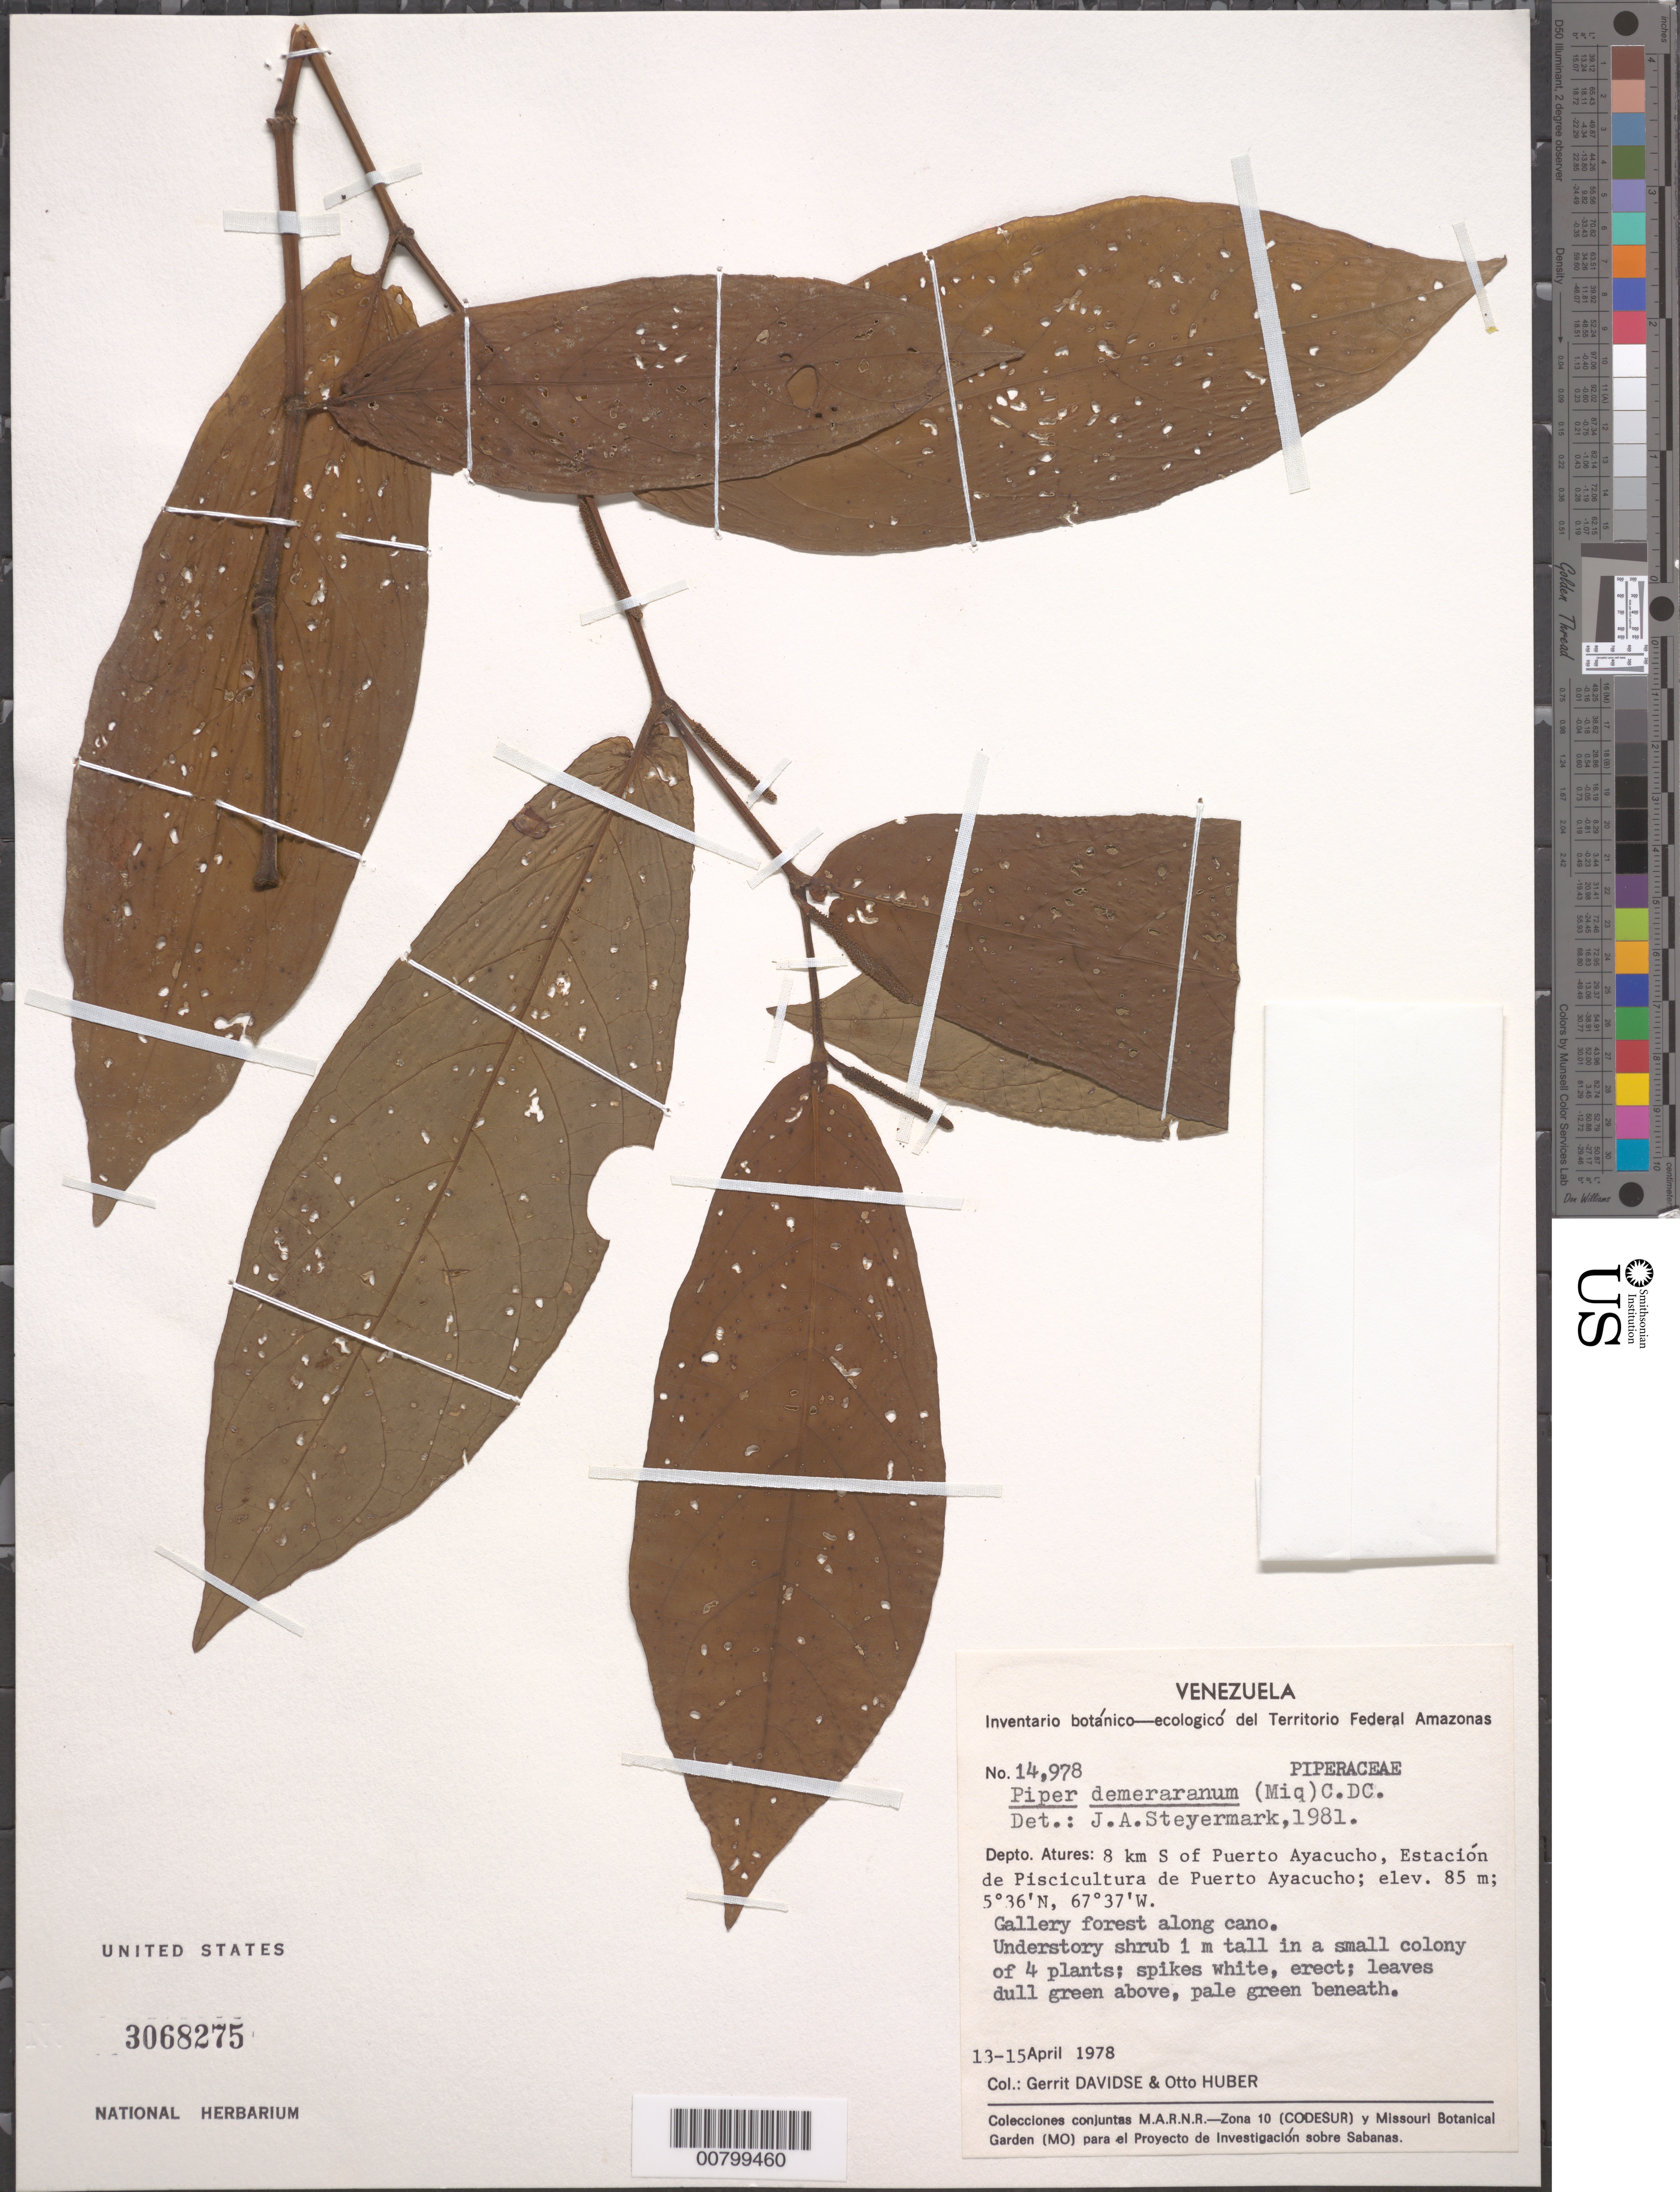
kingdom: Plantae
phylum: Tracheophyta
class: Magnoliopsida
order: Piperales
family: Piperaceae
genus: Piper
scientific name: Piper demeraranum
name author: (Miq.) C. DC.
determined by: Steyermark, Julian A., (VEN)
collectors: G. Davidse & O. Huber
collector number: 14978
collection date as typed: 13-Apr-78 to 15-Apr-78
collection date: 1978-04-13/1978-04-15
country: Venezuela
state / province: Amazonas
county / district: Atures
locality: Puerto Ayacucho, 8 km S of, Estación de Piscicultura de Puerto Ayacucho, Río Orinoco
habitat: Gallery forest along cano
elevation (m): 85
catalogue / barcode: US 3068275